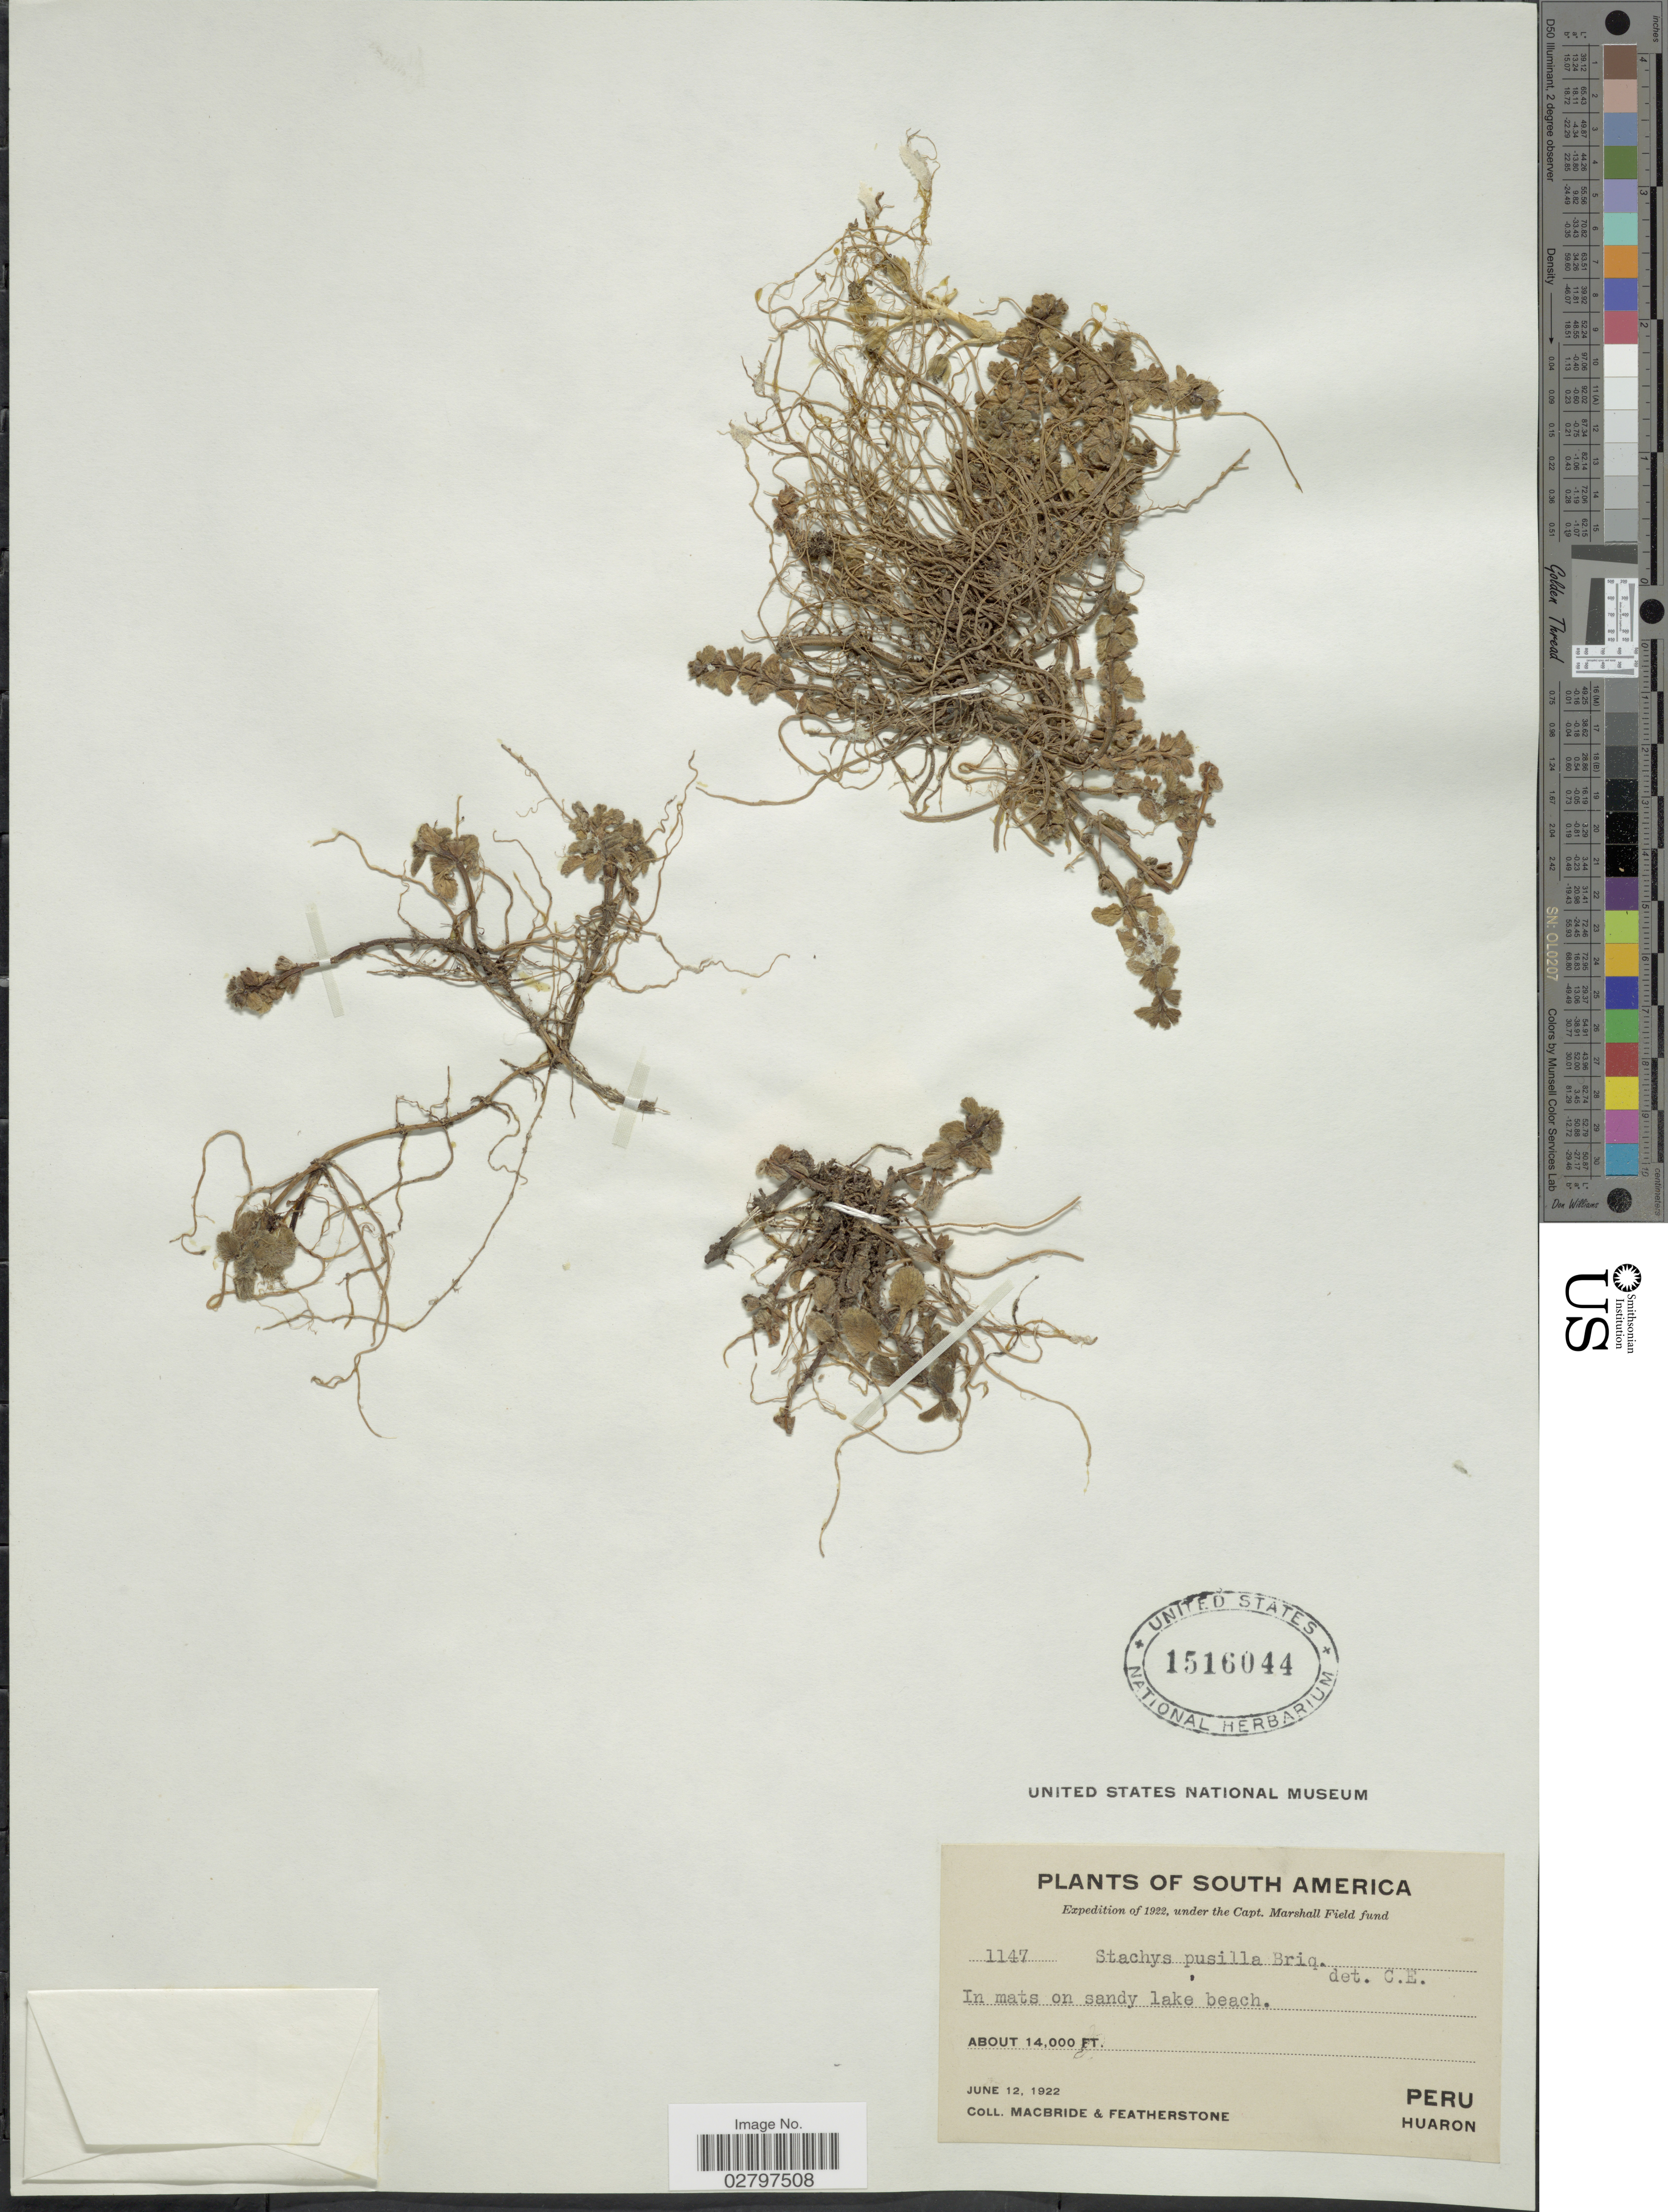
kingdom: Plantae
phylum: Tracheophyta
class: Magnoliopsida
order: Lamiales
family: Lamiaceae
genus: Stachys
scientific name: Stachys pusilla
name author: (Wedd.) Briq.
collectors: Macbride, -- & -. Featherstone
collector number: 1147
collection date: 1922-06-12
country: Peru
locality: Huaron.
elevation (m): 4267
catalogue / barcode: US 1516044